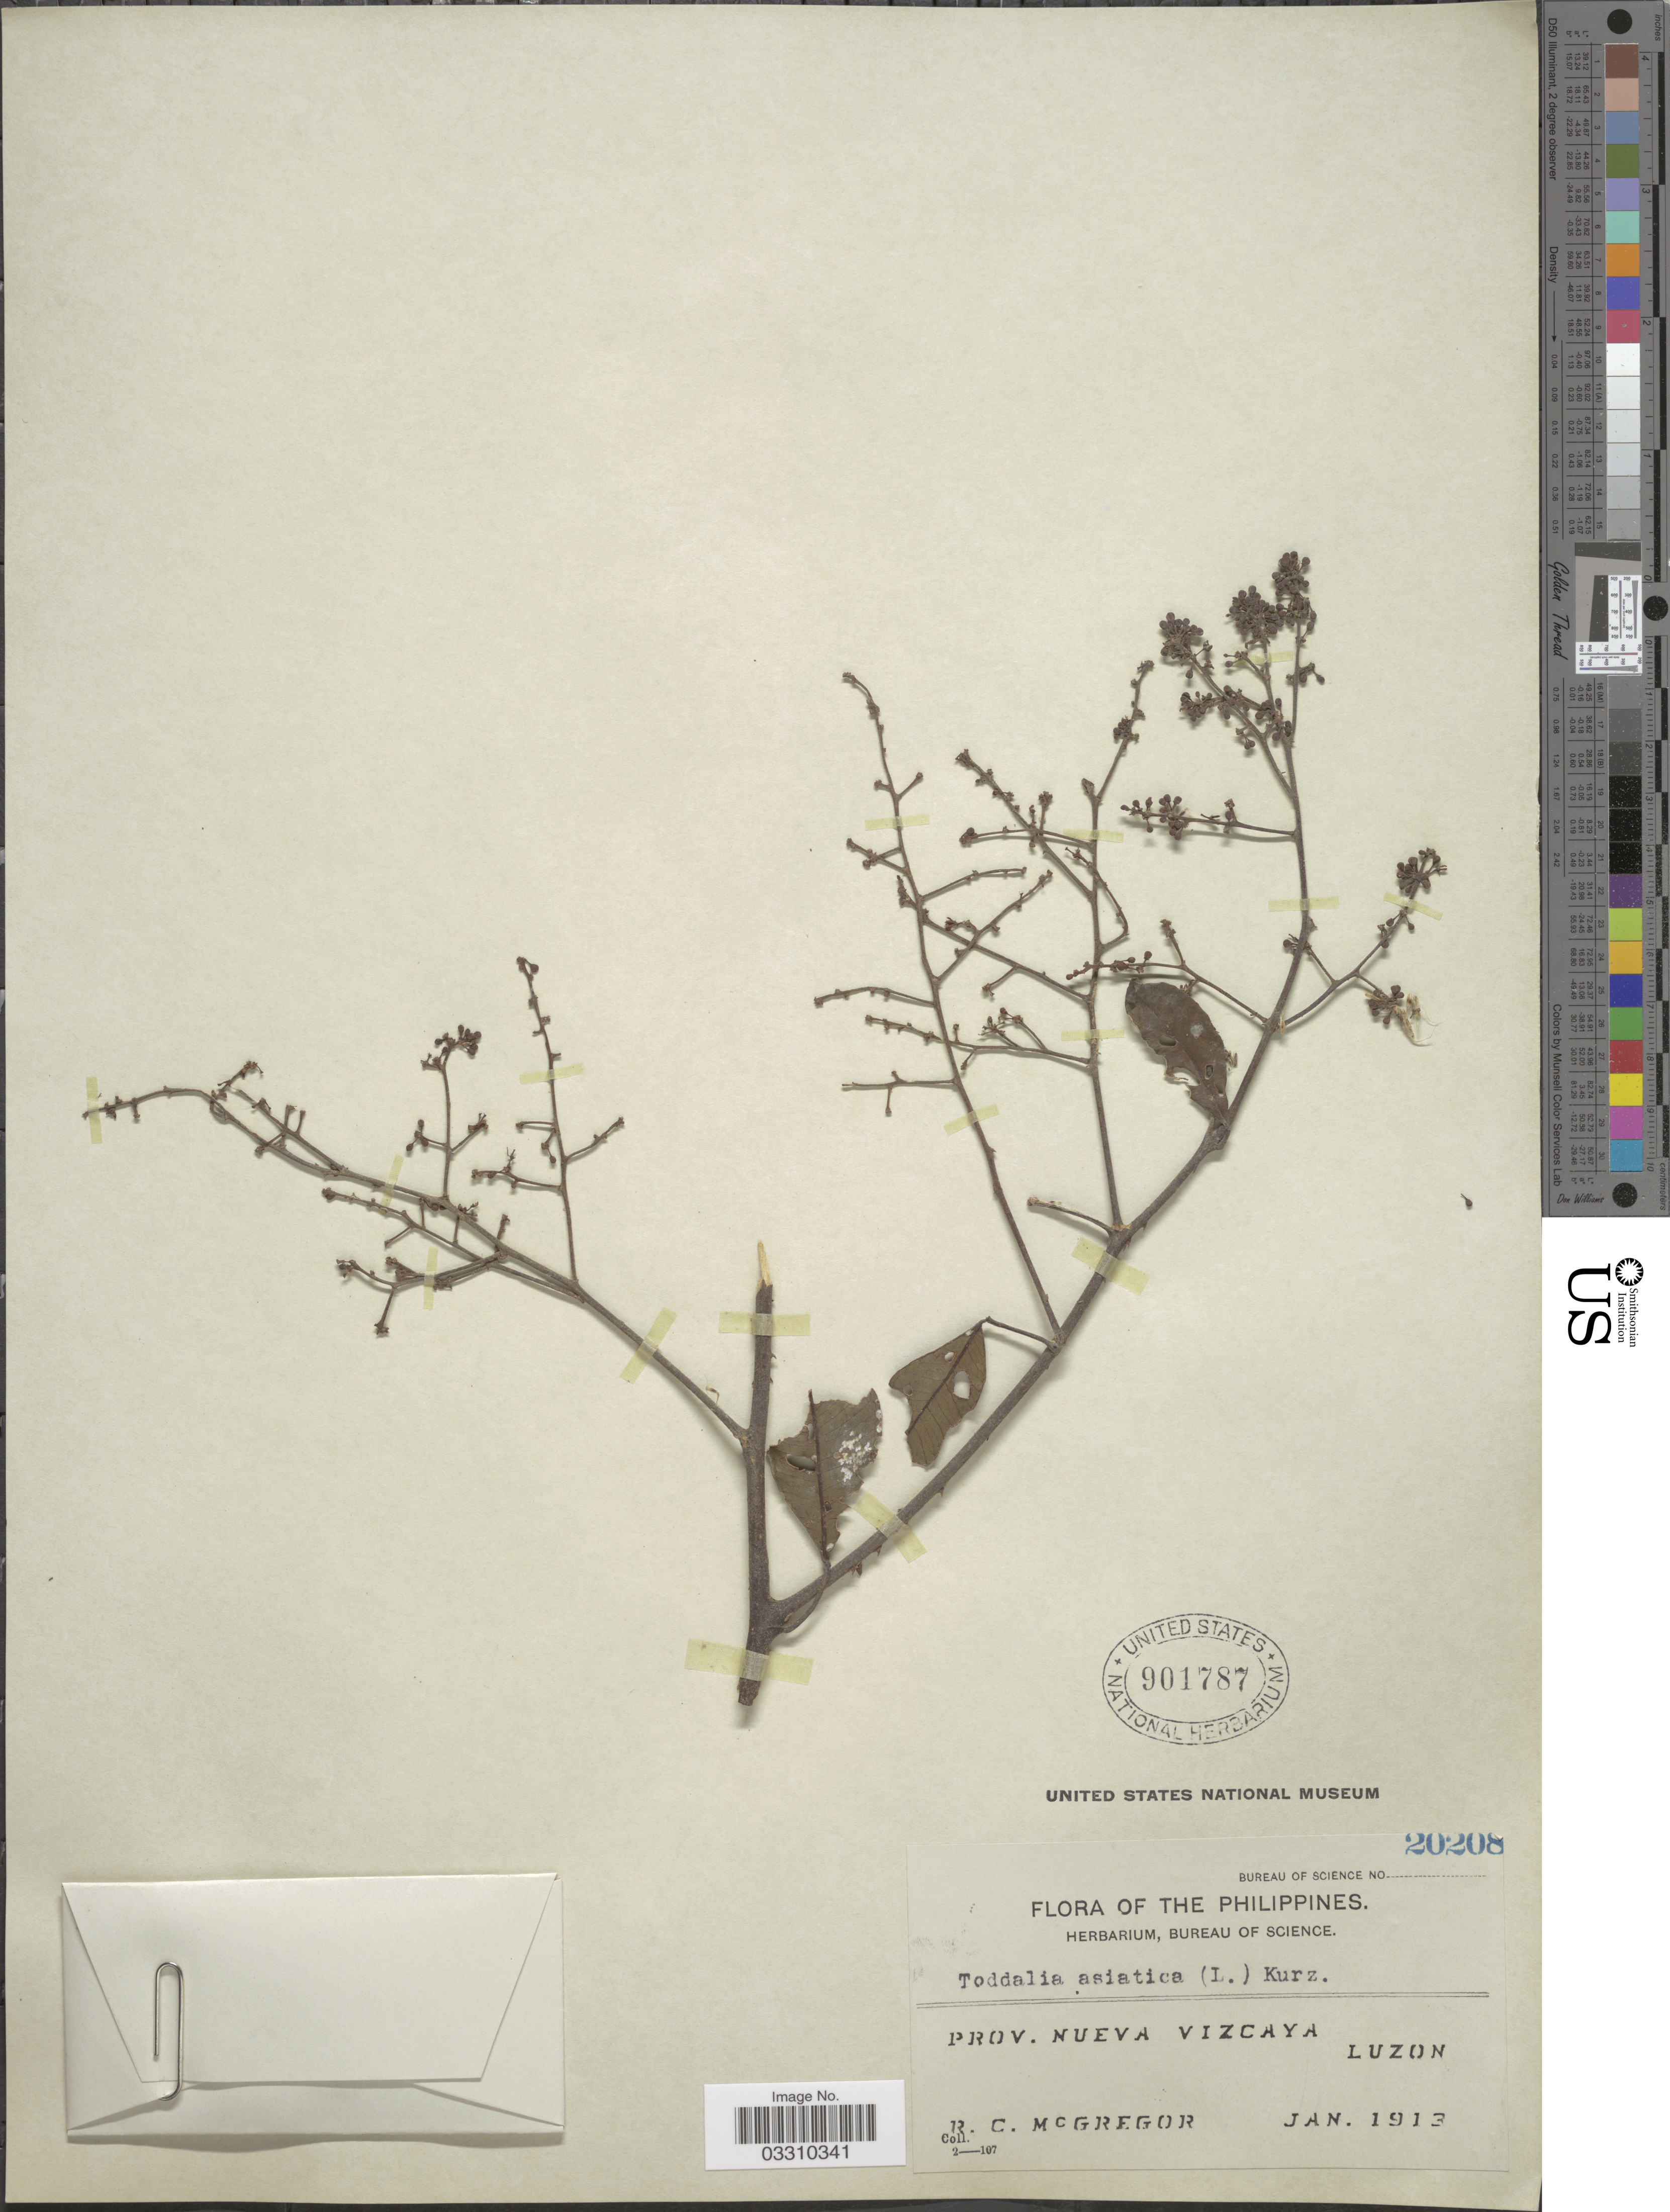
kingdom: Plantae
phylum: Tracheophyta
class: Magnoliopsida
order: Sapindales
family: Rutaceae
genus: Zanthoxylum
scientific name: Zanthoxylum asiaticum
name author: (L.) Appelhans et al.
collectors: R. C. McGregor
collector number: Bureau of Science 20208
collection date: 1913-01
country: Philippines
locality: Prov. Nueva Vizcaya, Luzon.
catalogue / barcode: US 901787